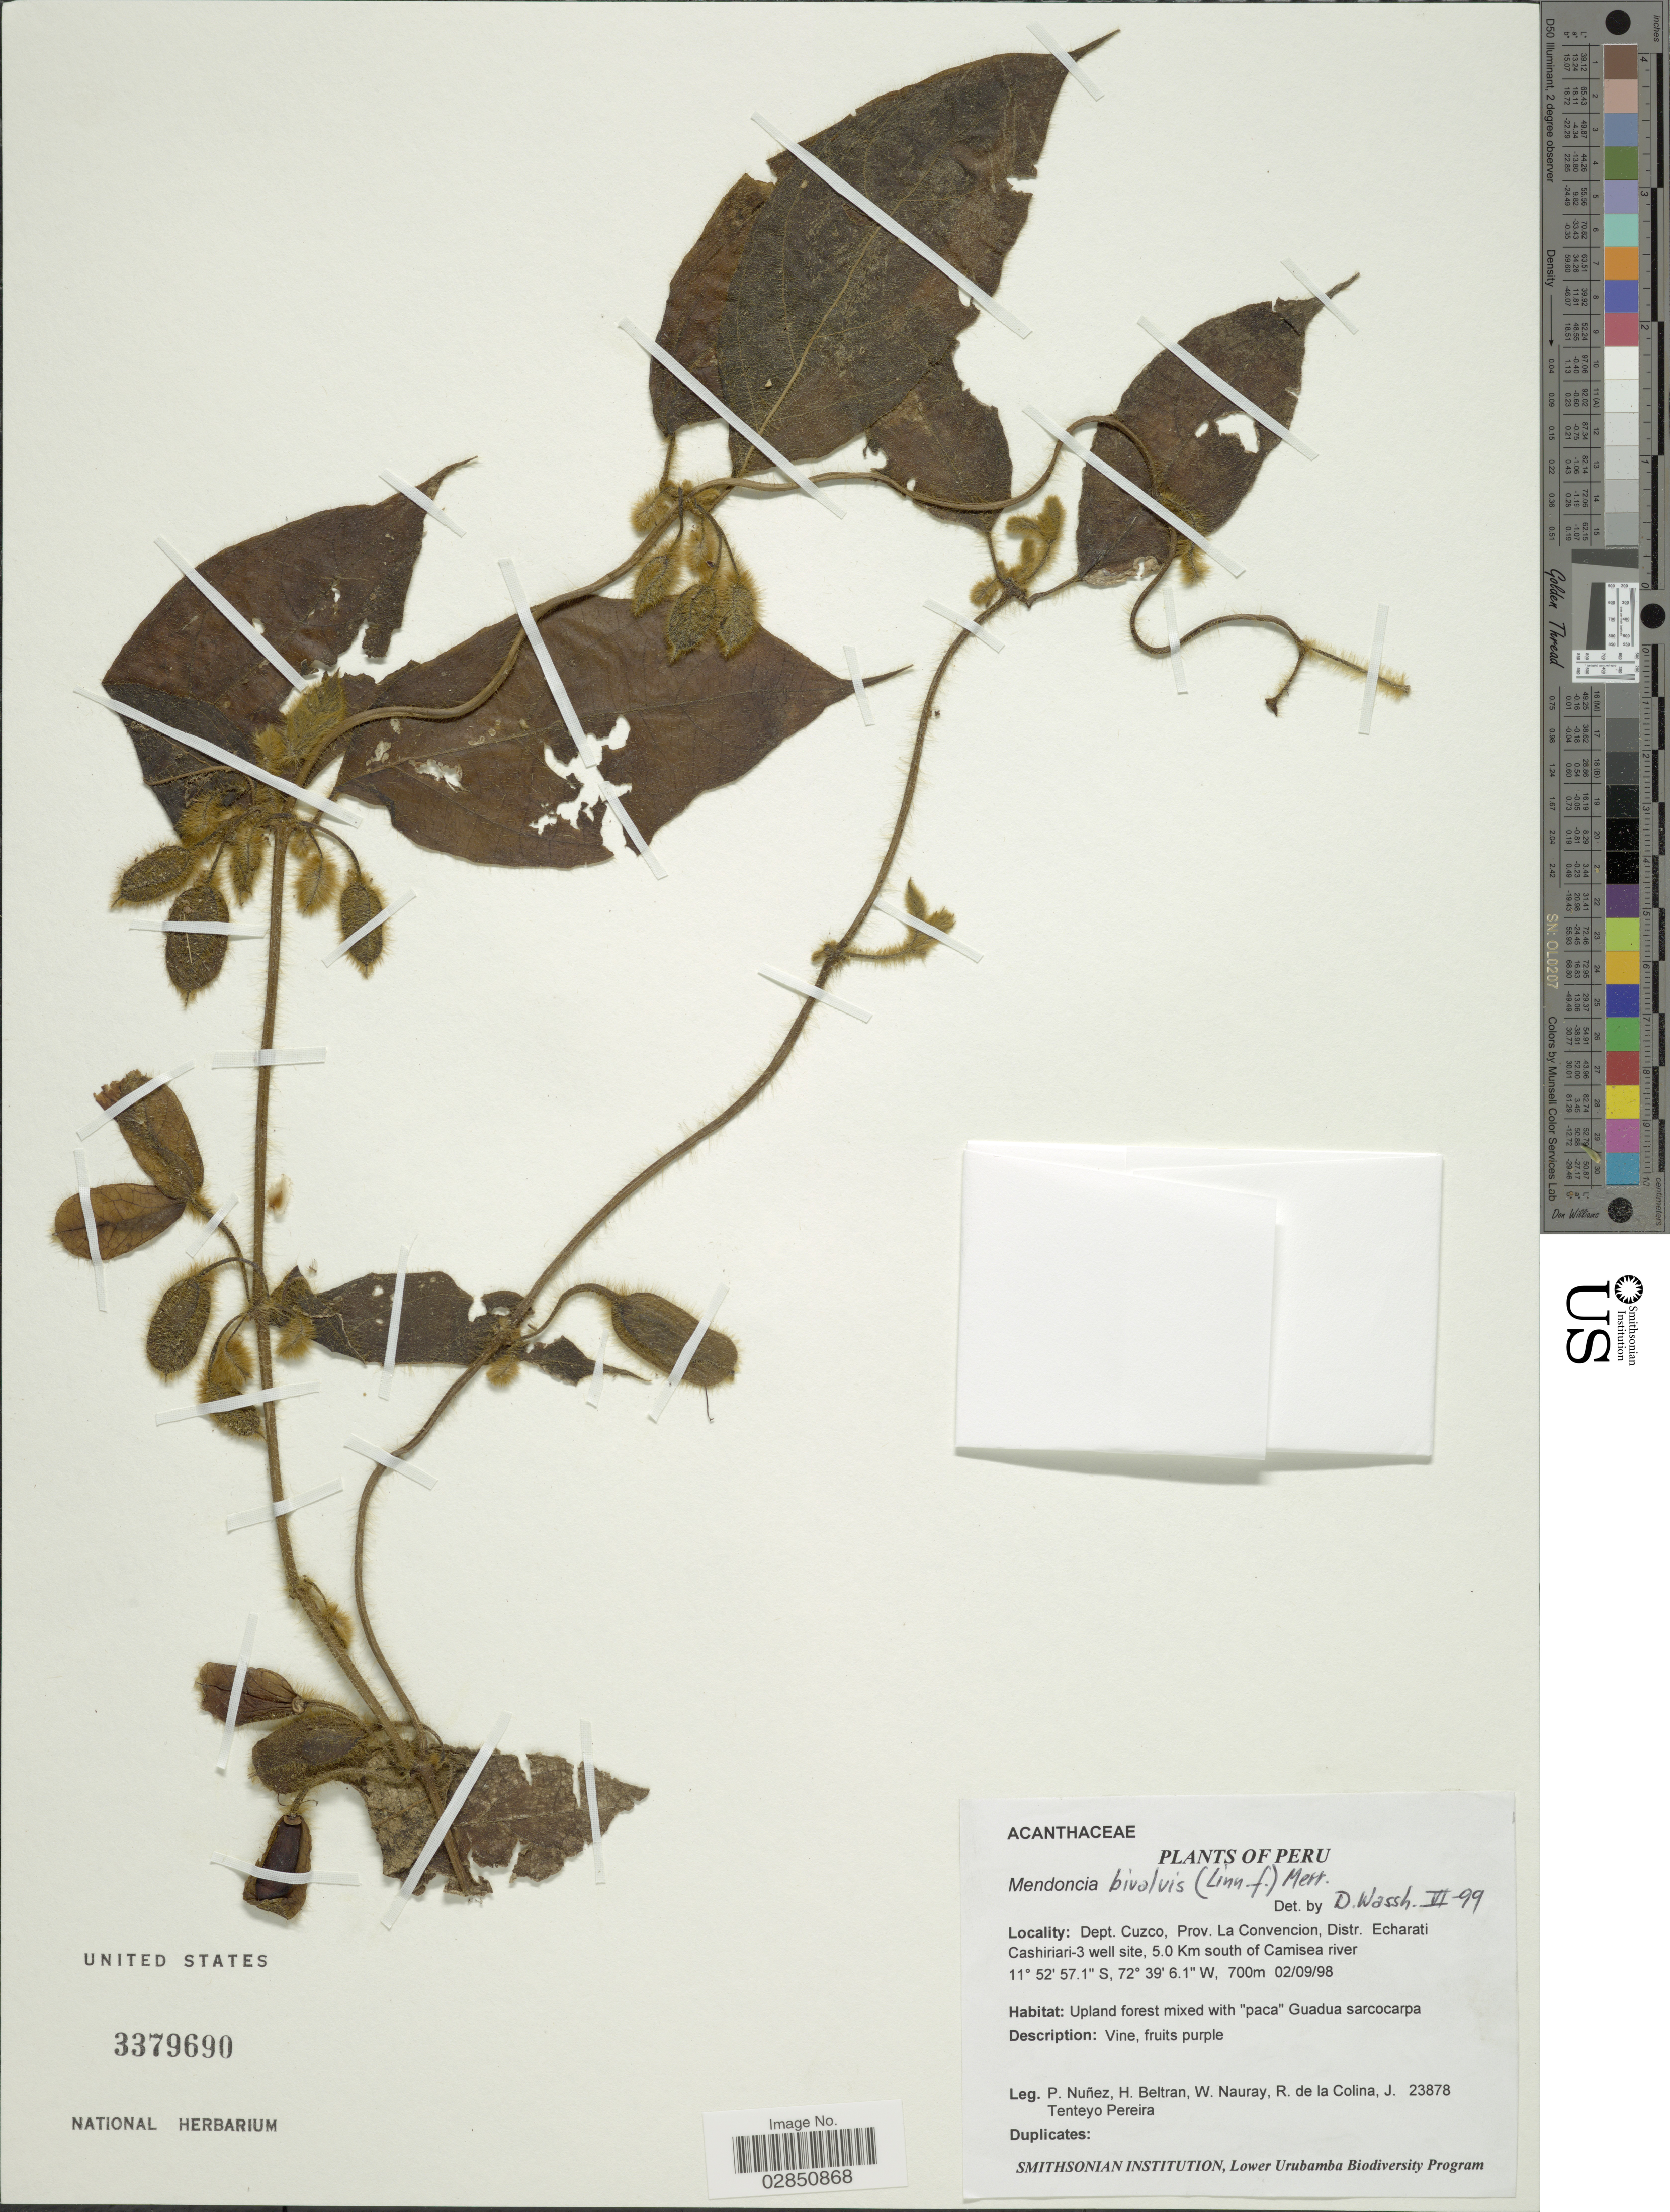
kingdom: Plantae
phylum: Tracheophyta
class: Magnoliopsida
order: Lamiales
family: Acanthaceae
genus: Mendoncia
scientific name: Mendoncia bivalvis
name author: (L. f.) Merr.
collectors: P. Nuñez V., H. Beltran, W. Nauray, R. Colina & J. Tenteyo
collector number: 23878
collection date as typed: Transcribed d/m/y: 2/9/98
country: Peru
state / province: Cusco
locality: Dept. Cuzco, Prov. La Convencion, Distr. Echarati Cashiriari-3 well site, 5.0 Km south of Camisea river.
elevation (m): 700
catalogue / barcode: US 3379690